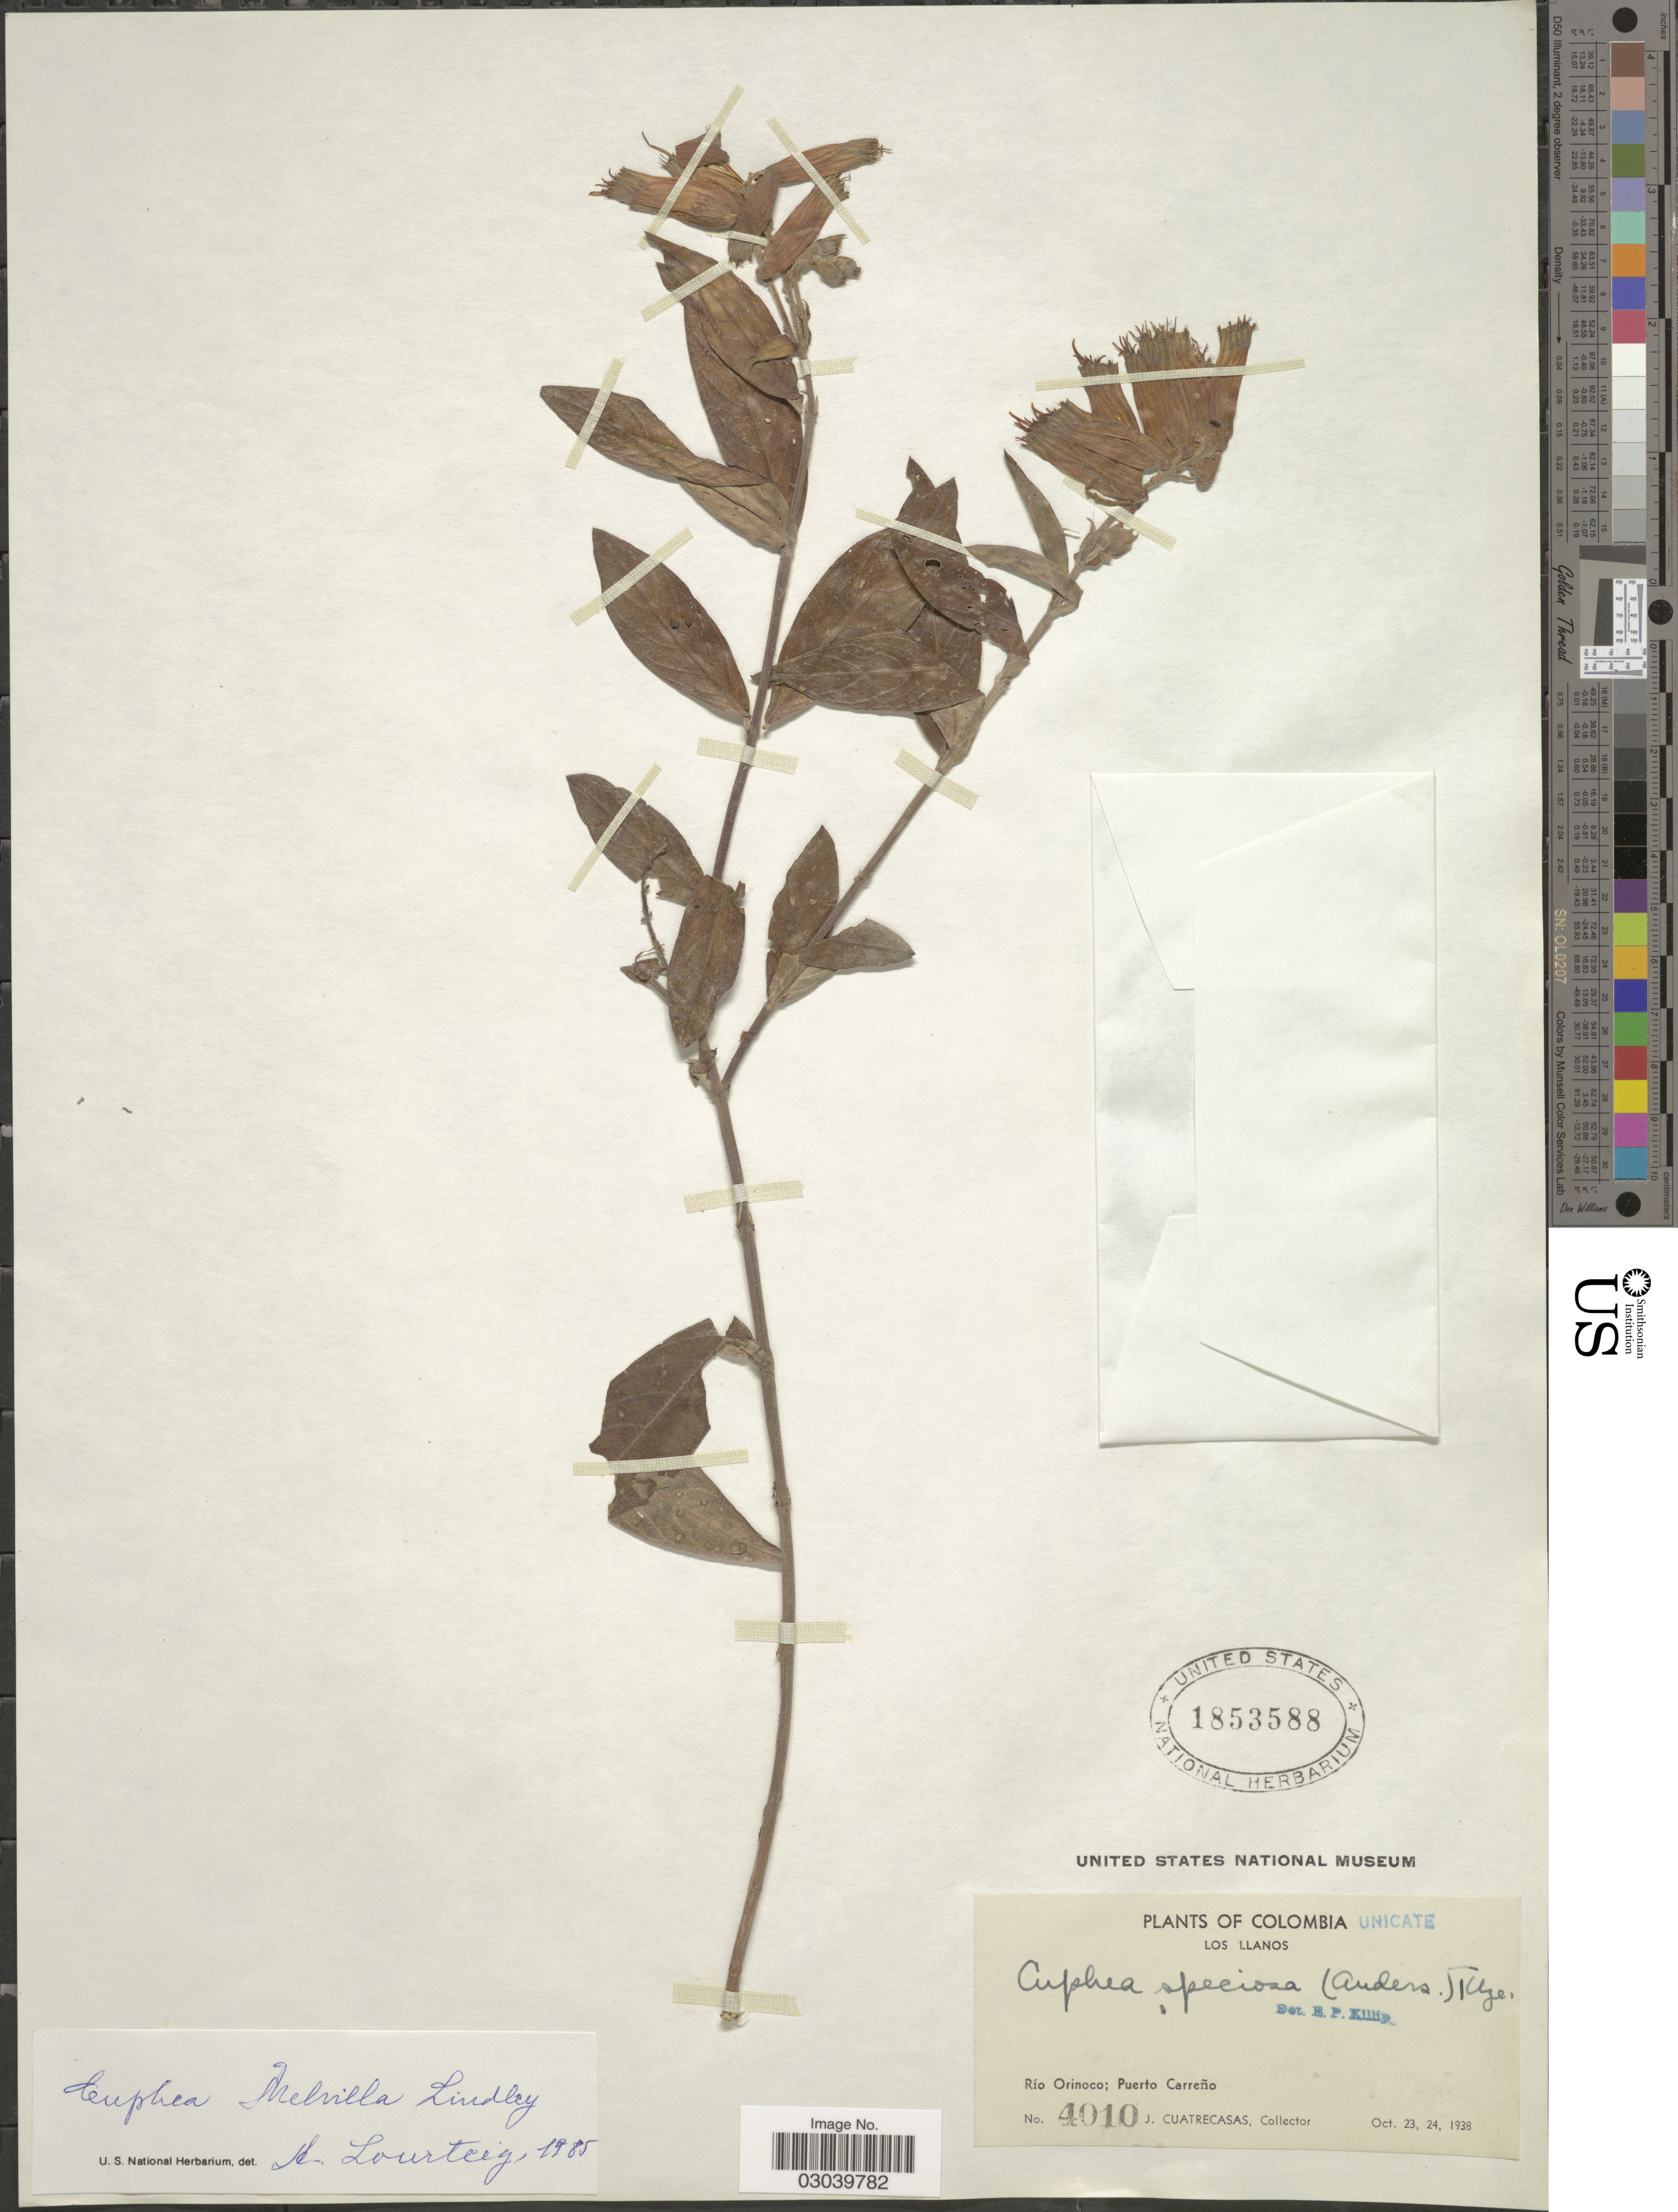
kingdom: Plantae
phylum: Tracheophyta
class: Magnoliopsida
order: Myrtales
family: Lythraceae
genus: Cuphea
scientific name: Cuphea melvilla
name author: Lindl.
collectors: J. Cuatrecasas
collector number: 4010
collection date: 1938-10-23/1938-10-24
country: Colombia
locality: Los Llanos. Río Orinoco; Puerto Carreño.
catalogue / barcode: US 1853588